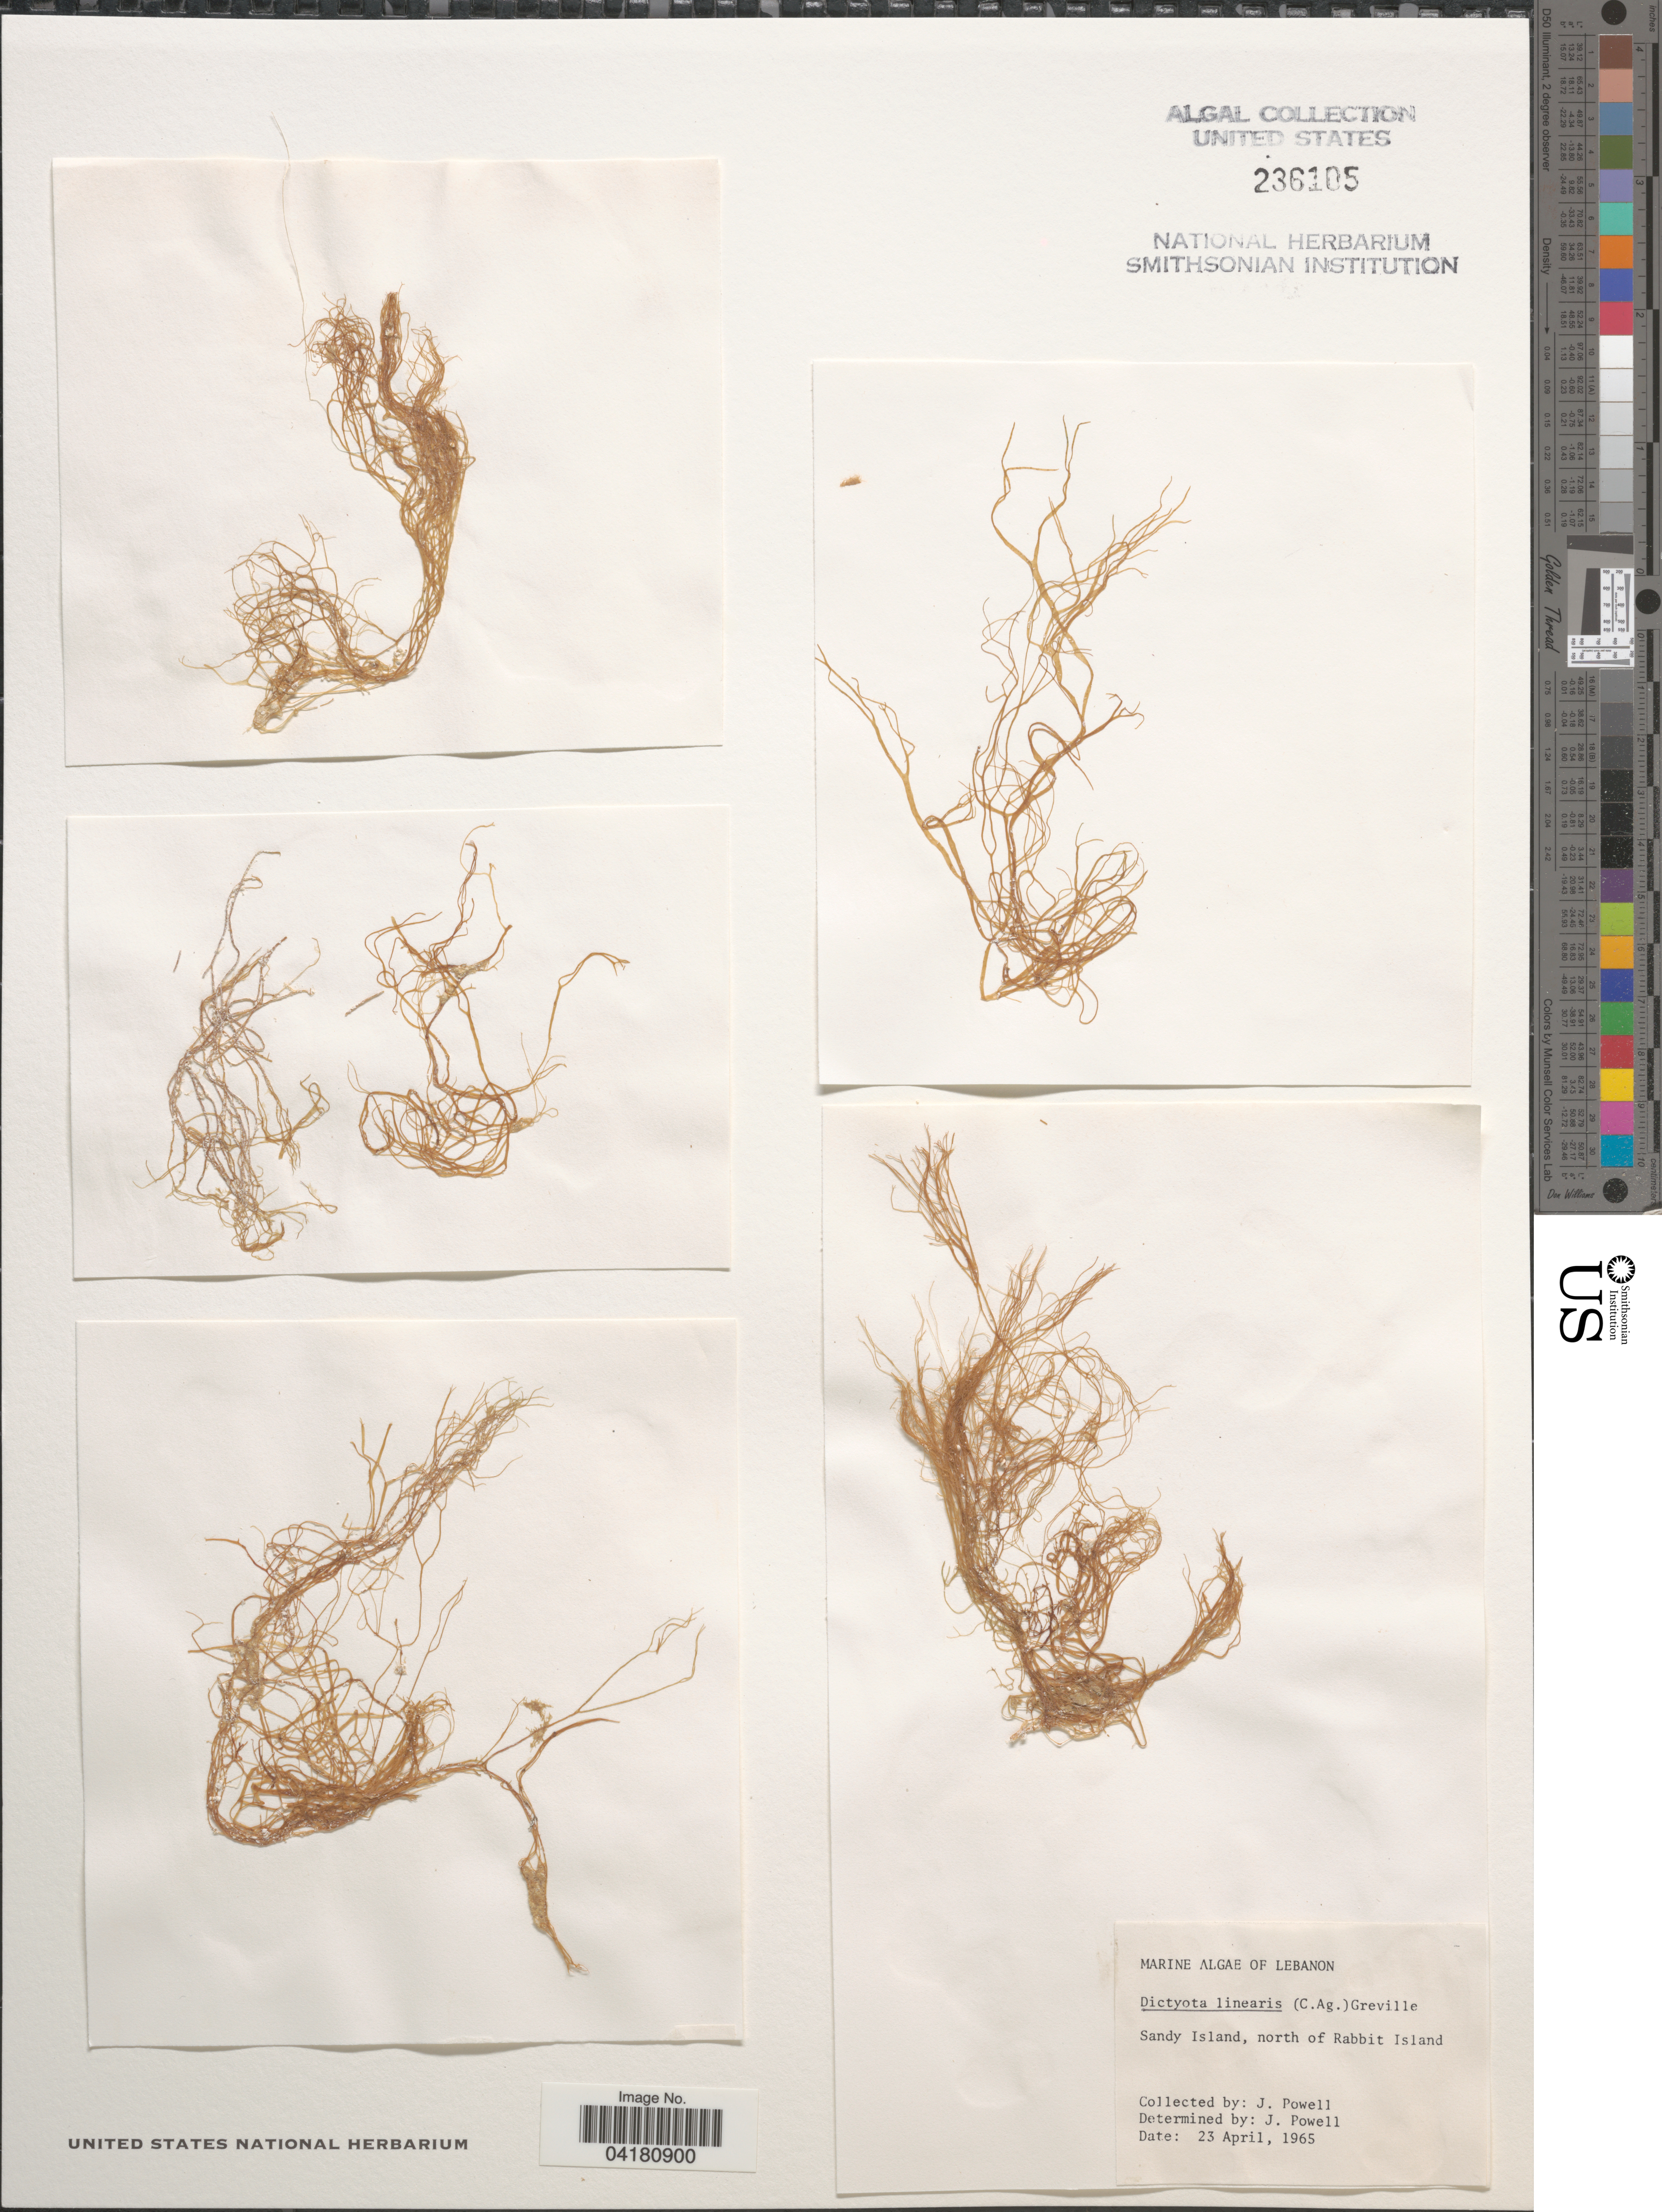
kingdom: Chromista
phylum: Ochrophyta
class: Phaeophyceae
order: Dictyotales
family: Dictyotaceae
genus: Dictyota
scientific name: Dictyota linearis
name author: (C. Agardh) Grev.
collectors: J. Powell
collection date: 1965-04-23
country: Lebanon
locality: Sandy Island, north of Rabbit Island.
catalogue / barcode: US 236105